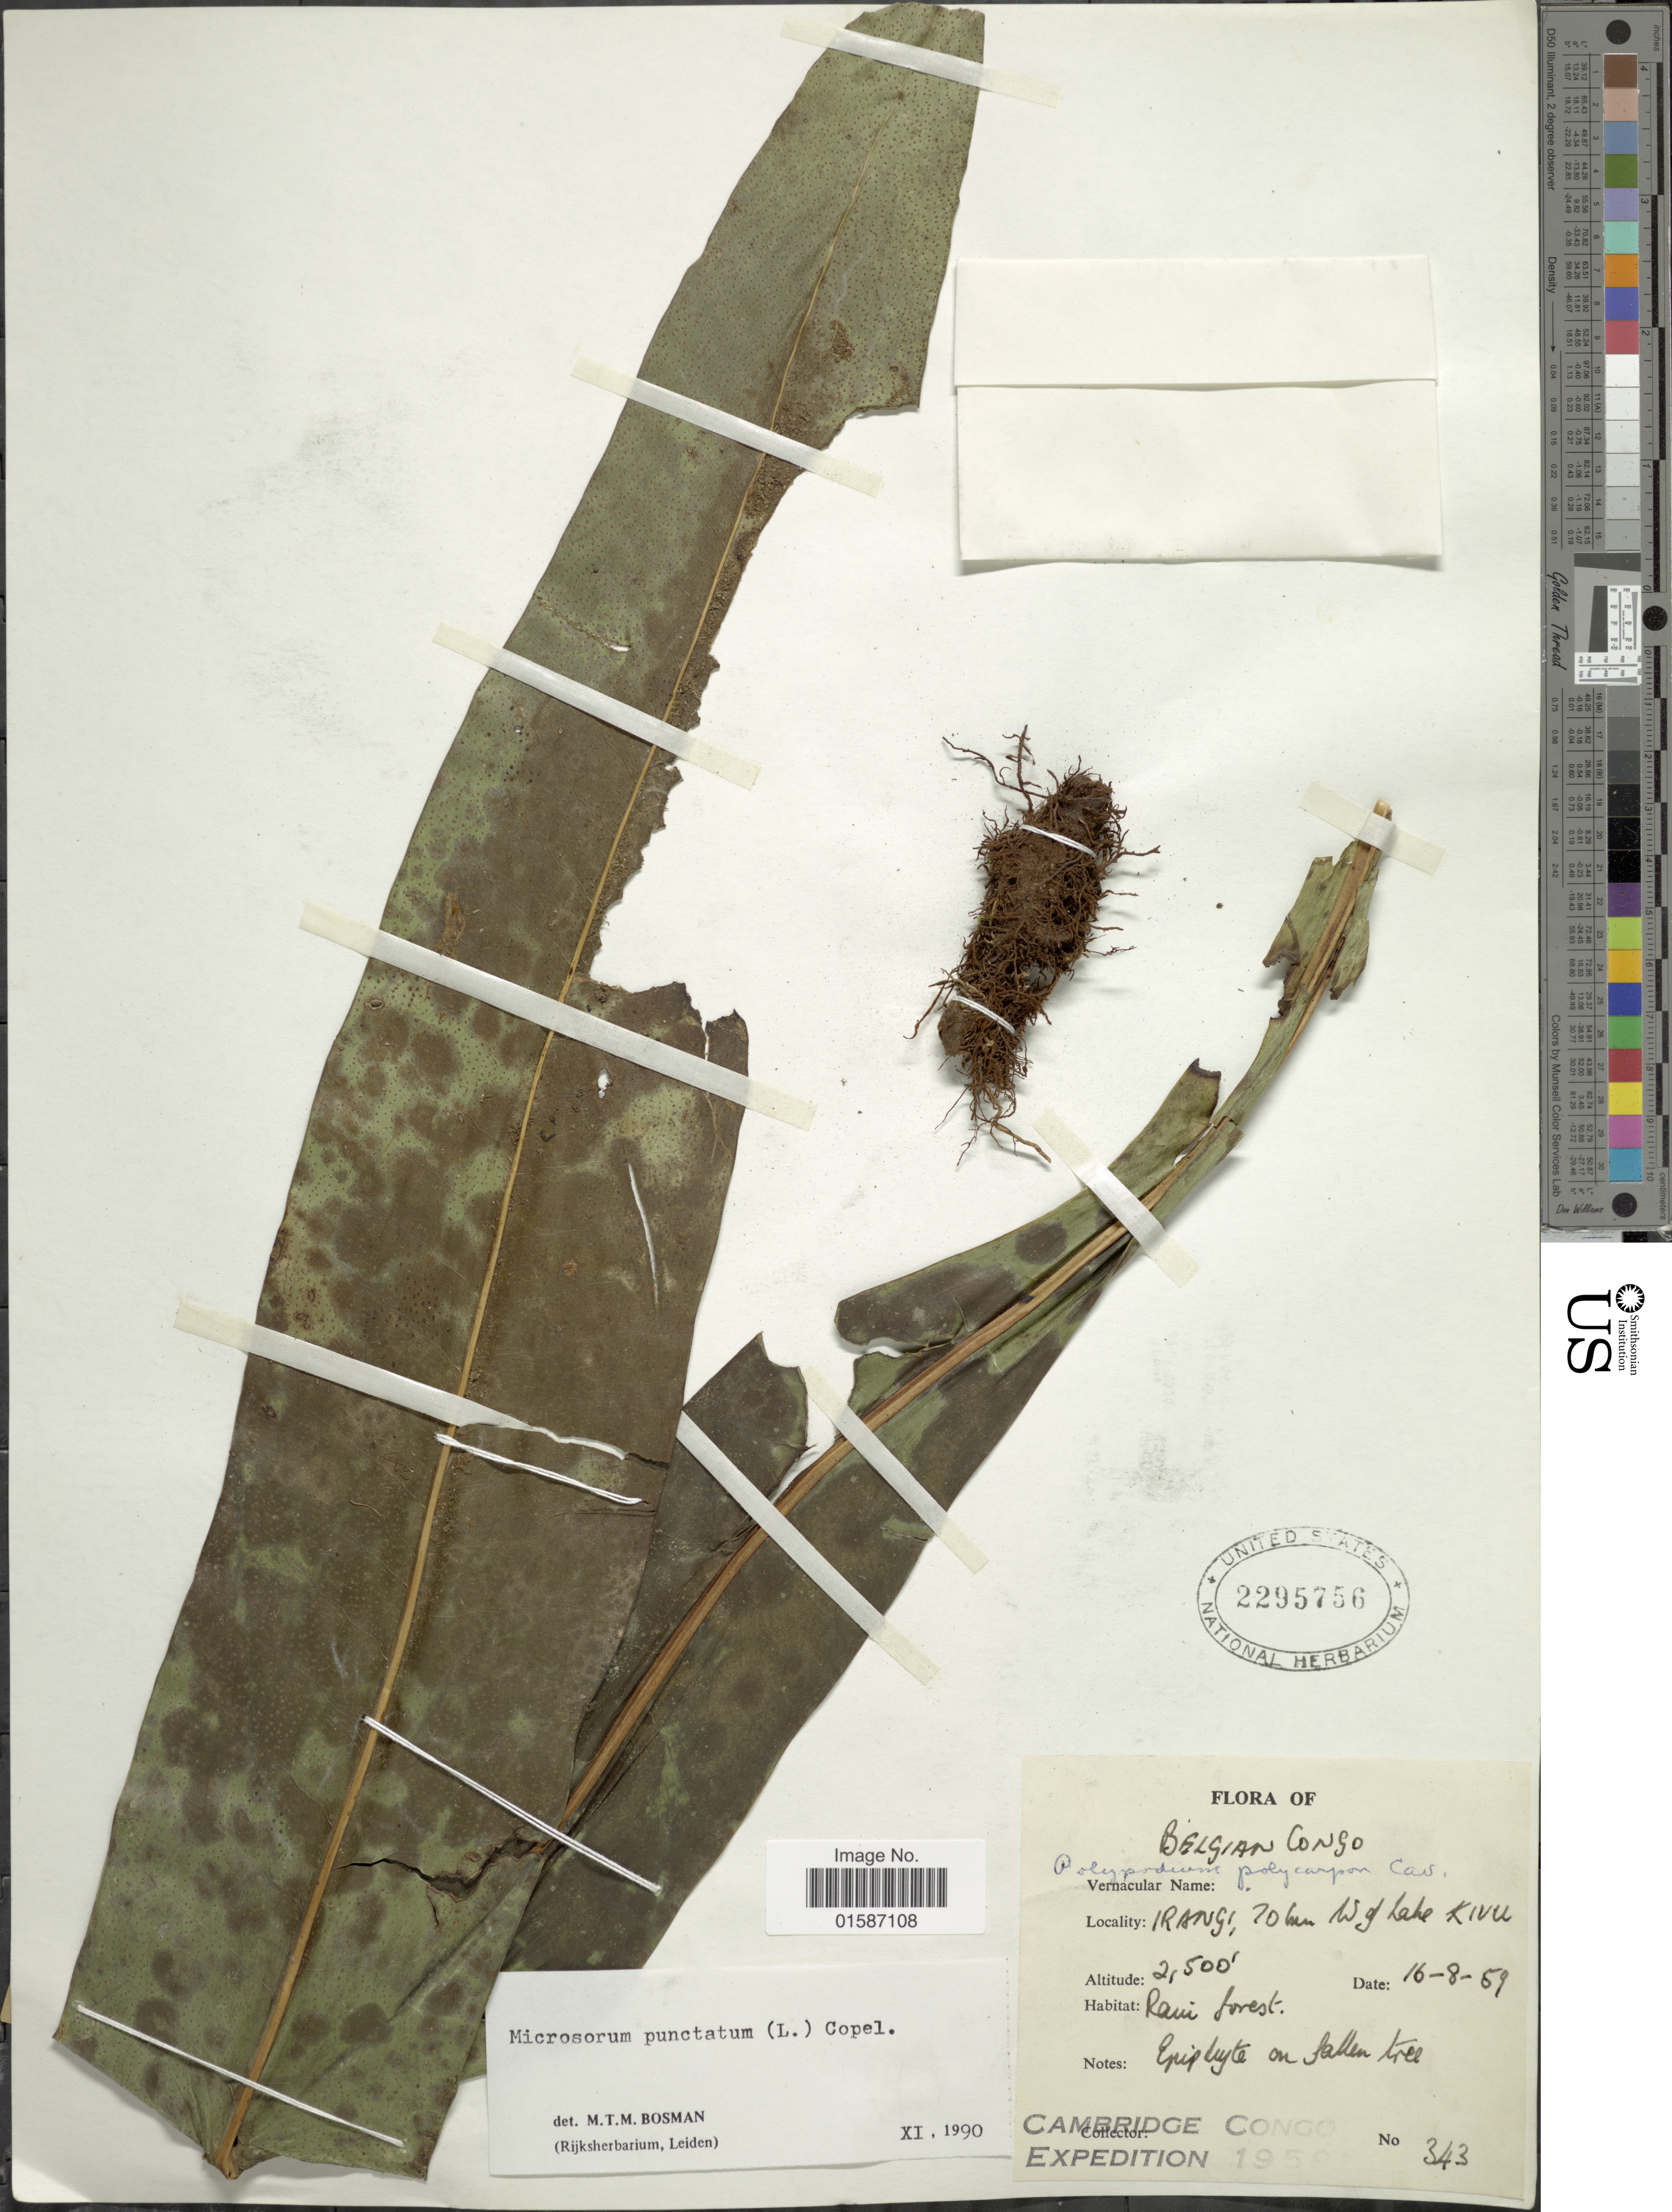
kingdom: Plantae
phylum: Tracheophyta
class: Polypodiopsida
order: Polypodiales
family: Polypodiaceae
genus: Microsorum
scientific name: Microsorum punctatum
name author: (L.) Copel.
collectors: Cambridge Congo Expedition 1959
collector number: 343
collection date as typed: Transcribed d/m/y: 16/8/59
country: Congo, Democratic Republic of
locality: Irangi, 70 km W of Lake Kivu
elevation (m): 762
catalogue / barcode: US 2295756